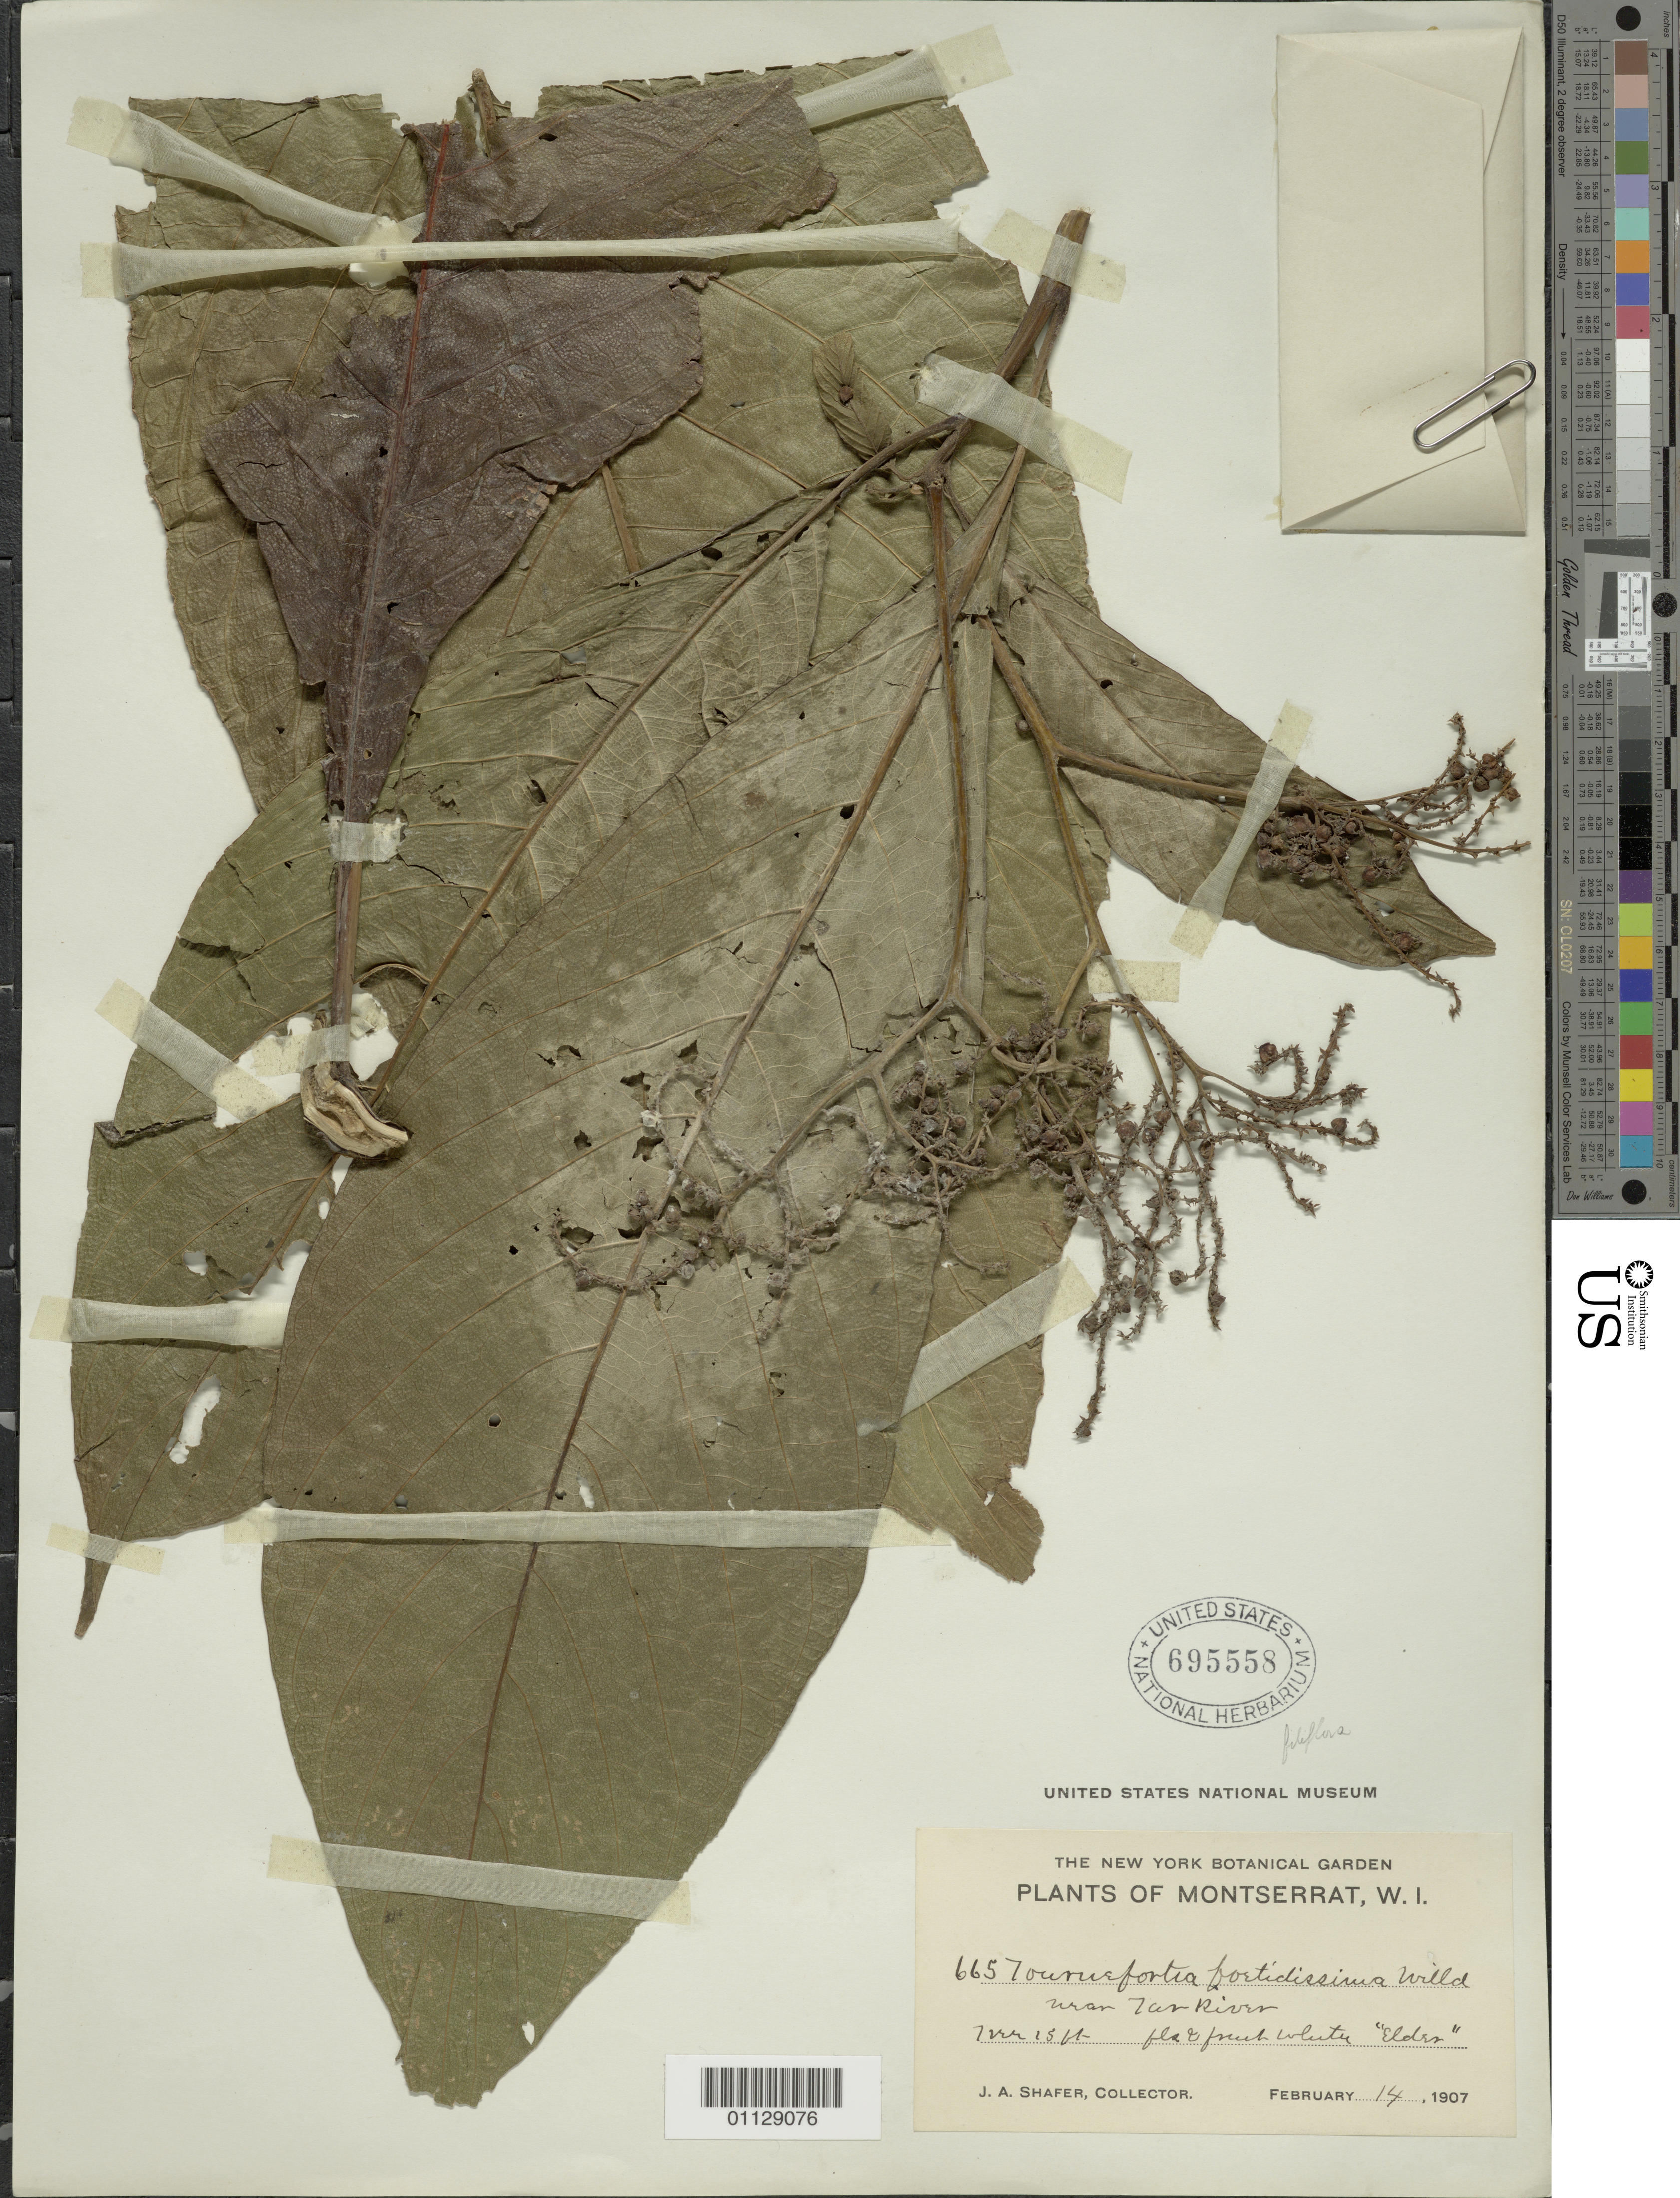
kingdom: Plantae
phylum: Tracheophyta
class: Magnoliopsida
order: Boraginales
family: Heliotropiaceae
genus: Tournefortia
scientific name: Tournefortia filiflora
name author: Griseb.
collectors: J. A. Shafer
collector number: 665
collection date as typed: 14 Feb 1907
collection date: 1907-02-14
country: Montserrat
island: Montserrat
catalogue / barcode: US 695558